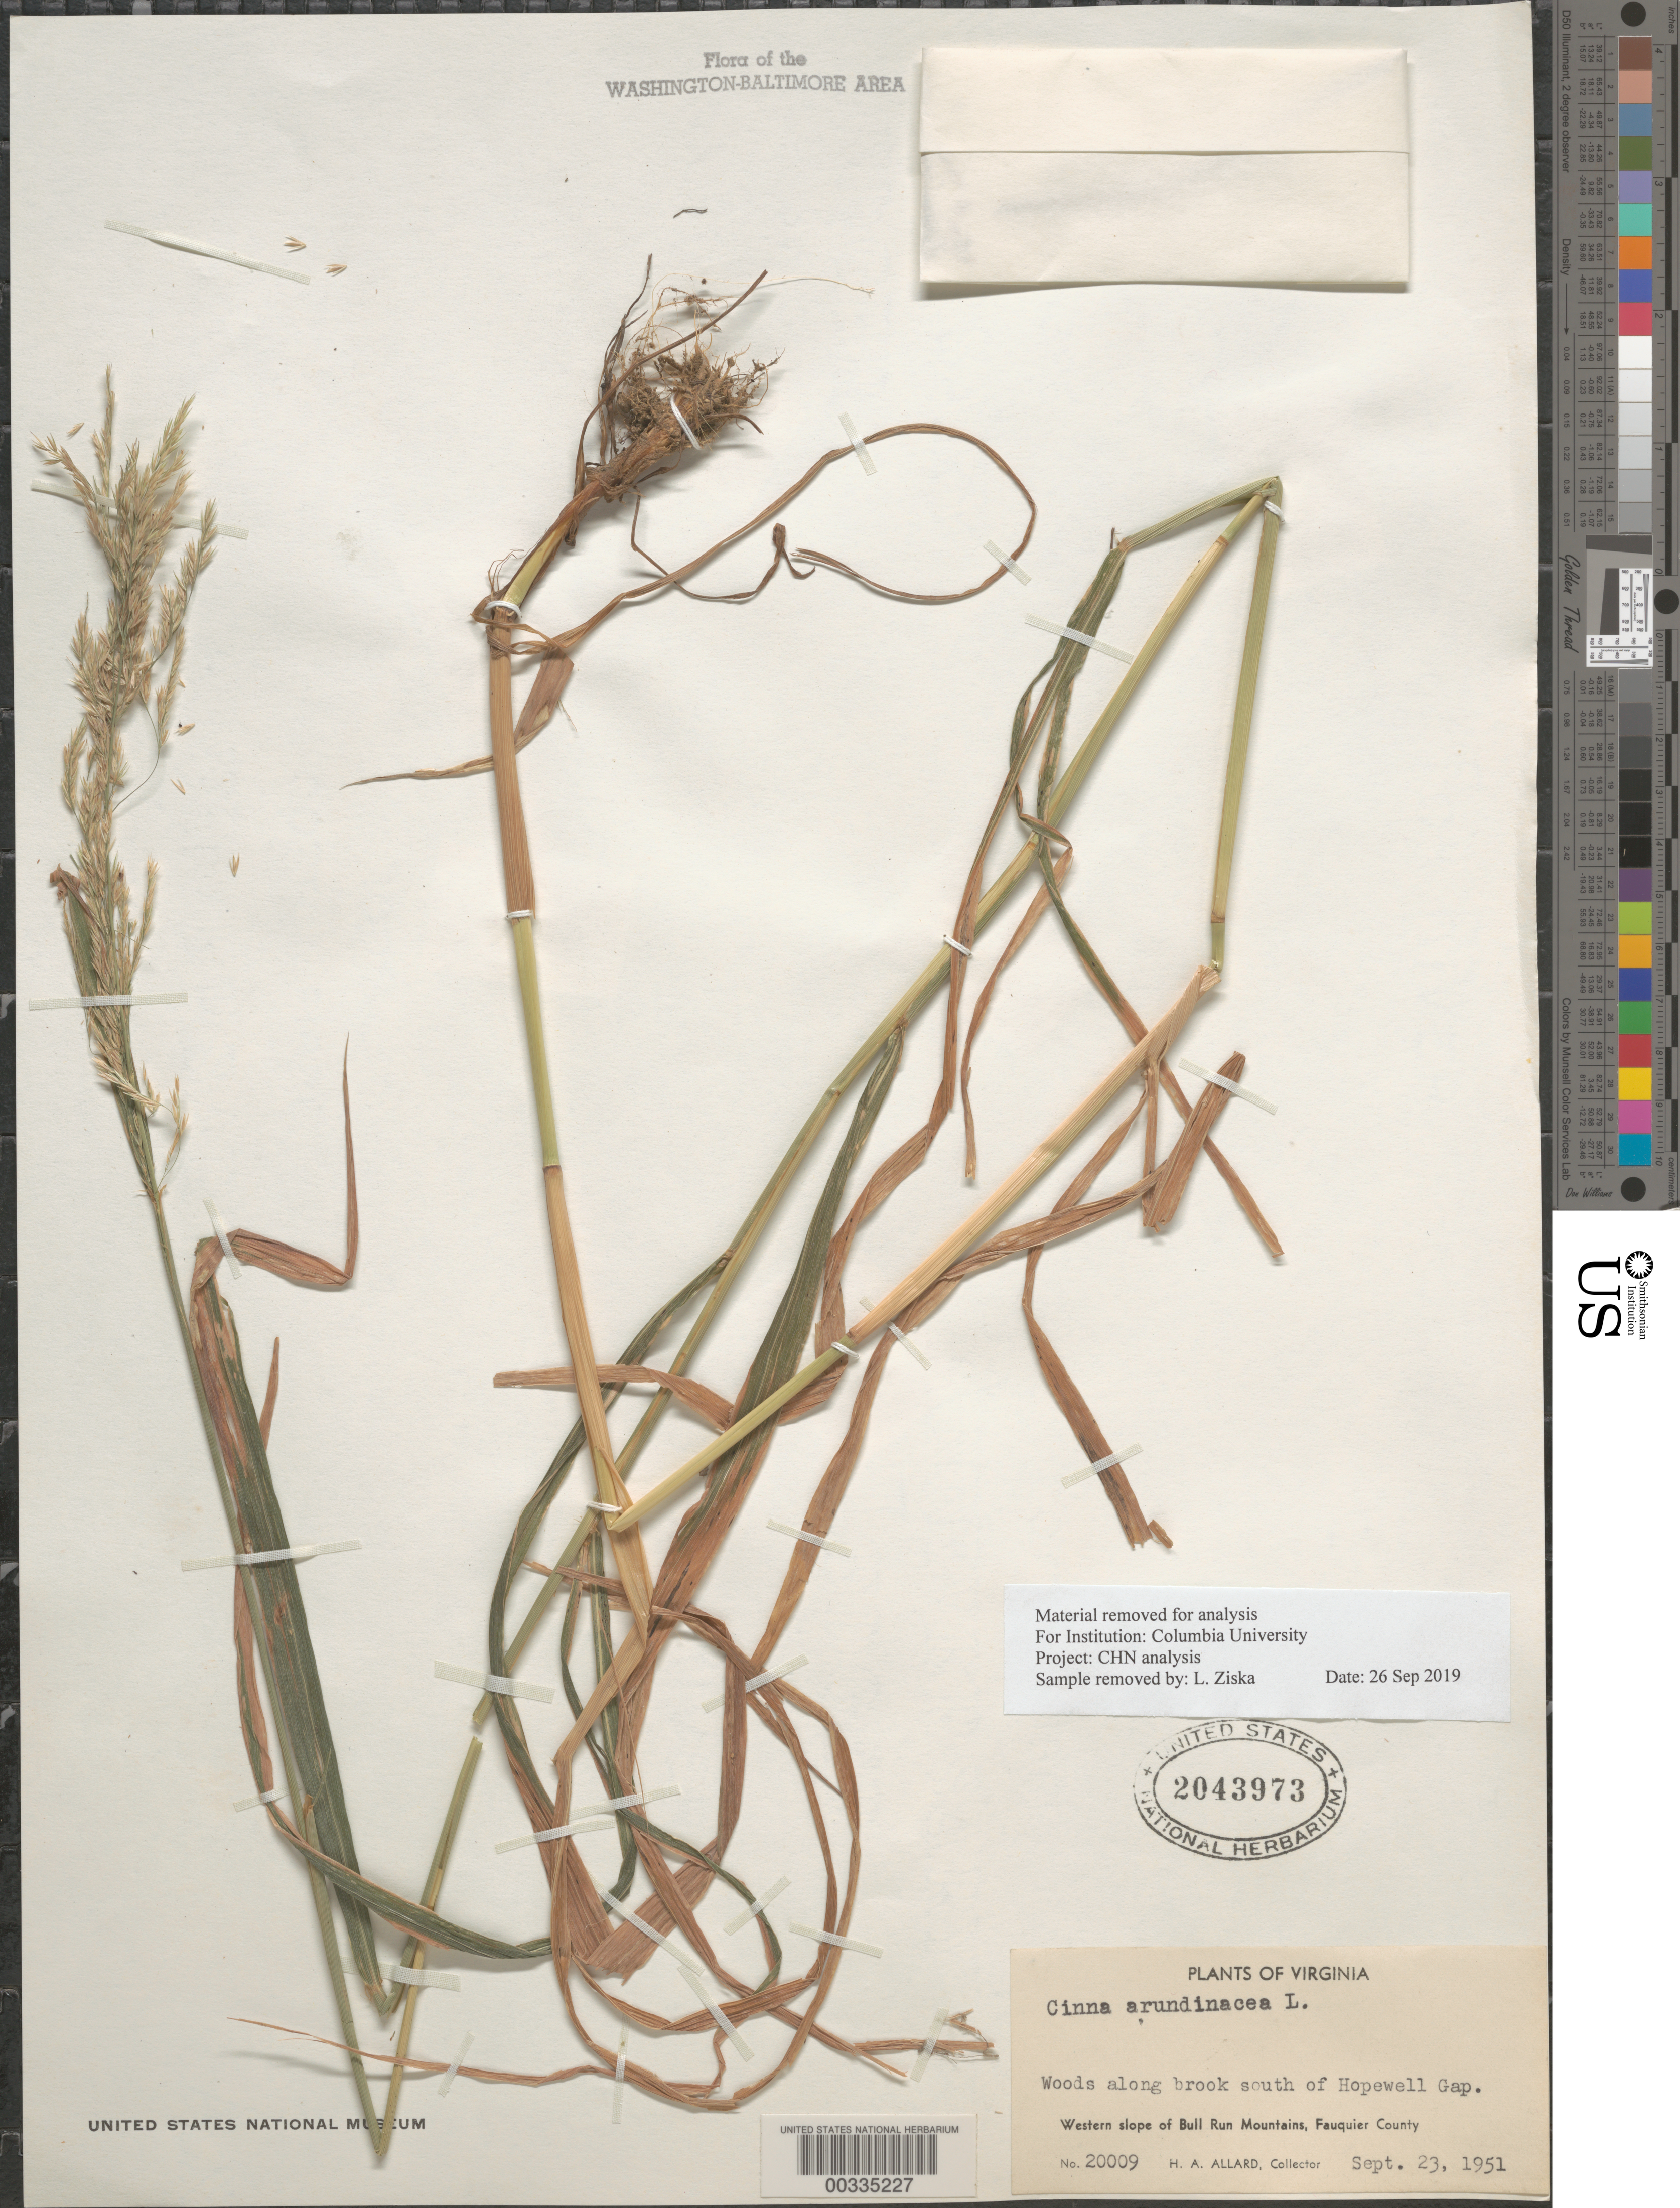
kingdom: Plantae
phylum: Tracheophyta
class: Liliopsida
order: Poales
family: Poaceae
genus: Cinna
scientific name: Cinna arundinacea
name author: L.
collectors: H. A. Allard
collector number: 20009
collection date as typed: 23 Sep 1951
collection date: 1951-09-23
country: United States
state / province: Virginia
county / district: Fauquier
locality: South of Hopewell Gap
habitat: Woods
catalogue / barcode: US 2043973